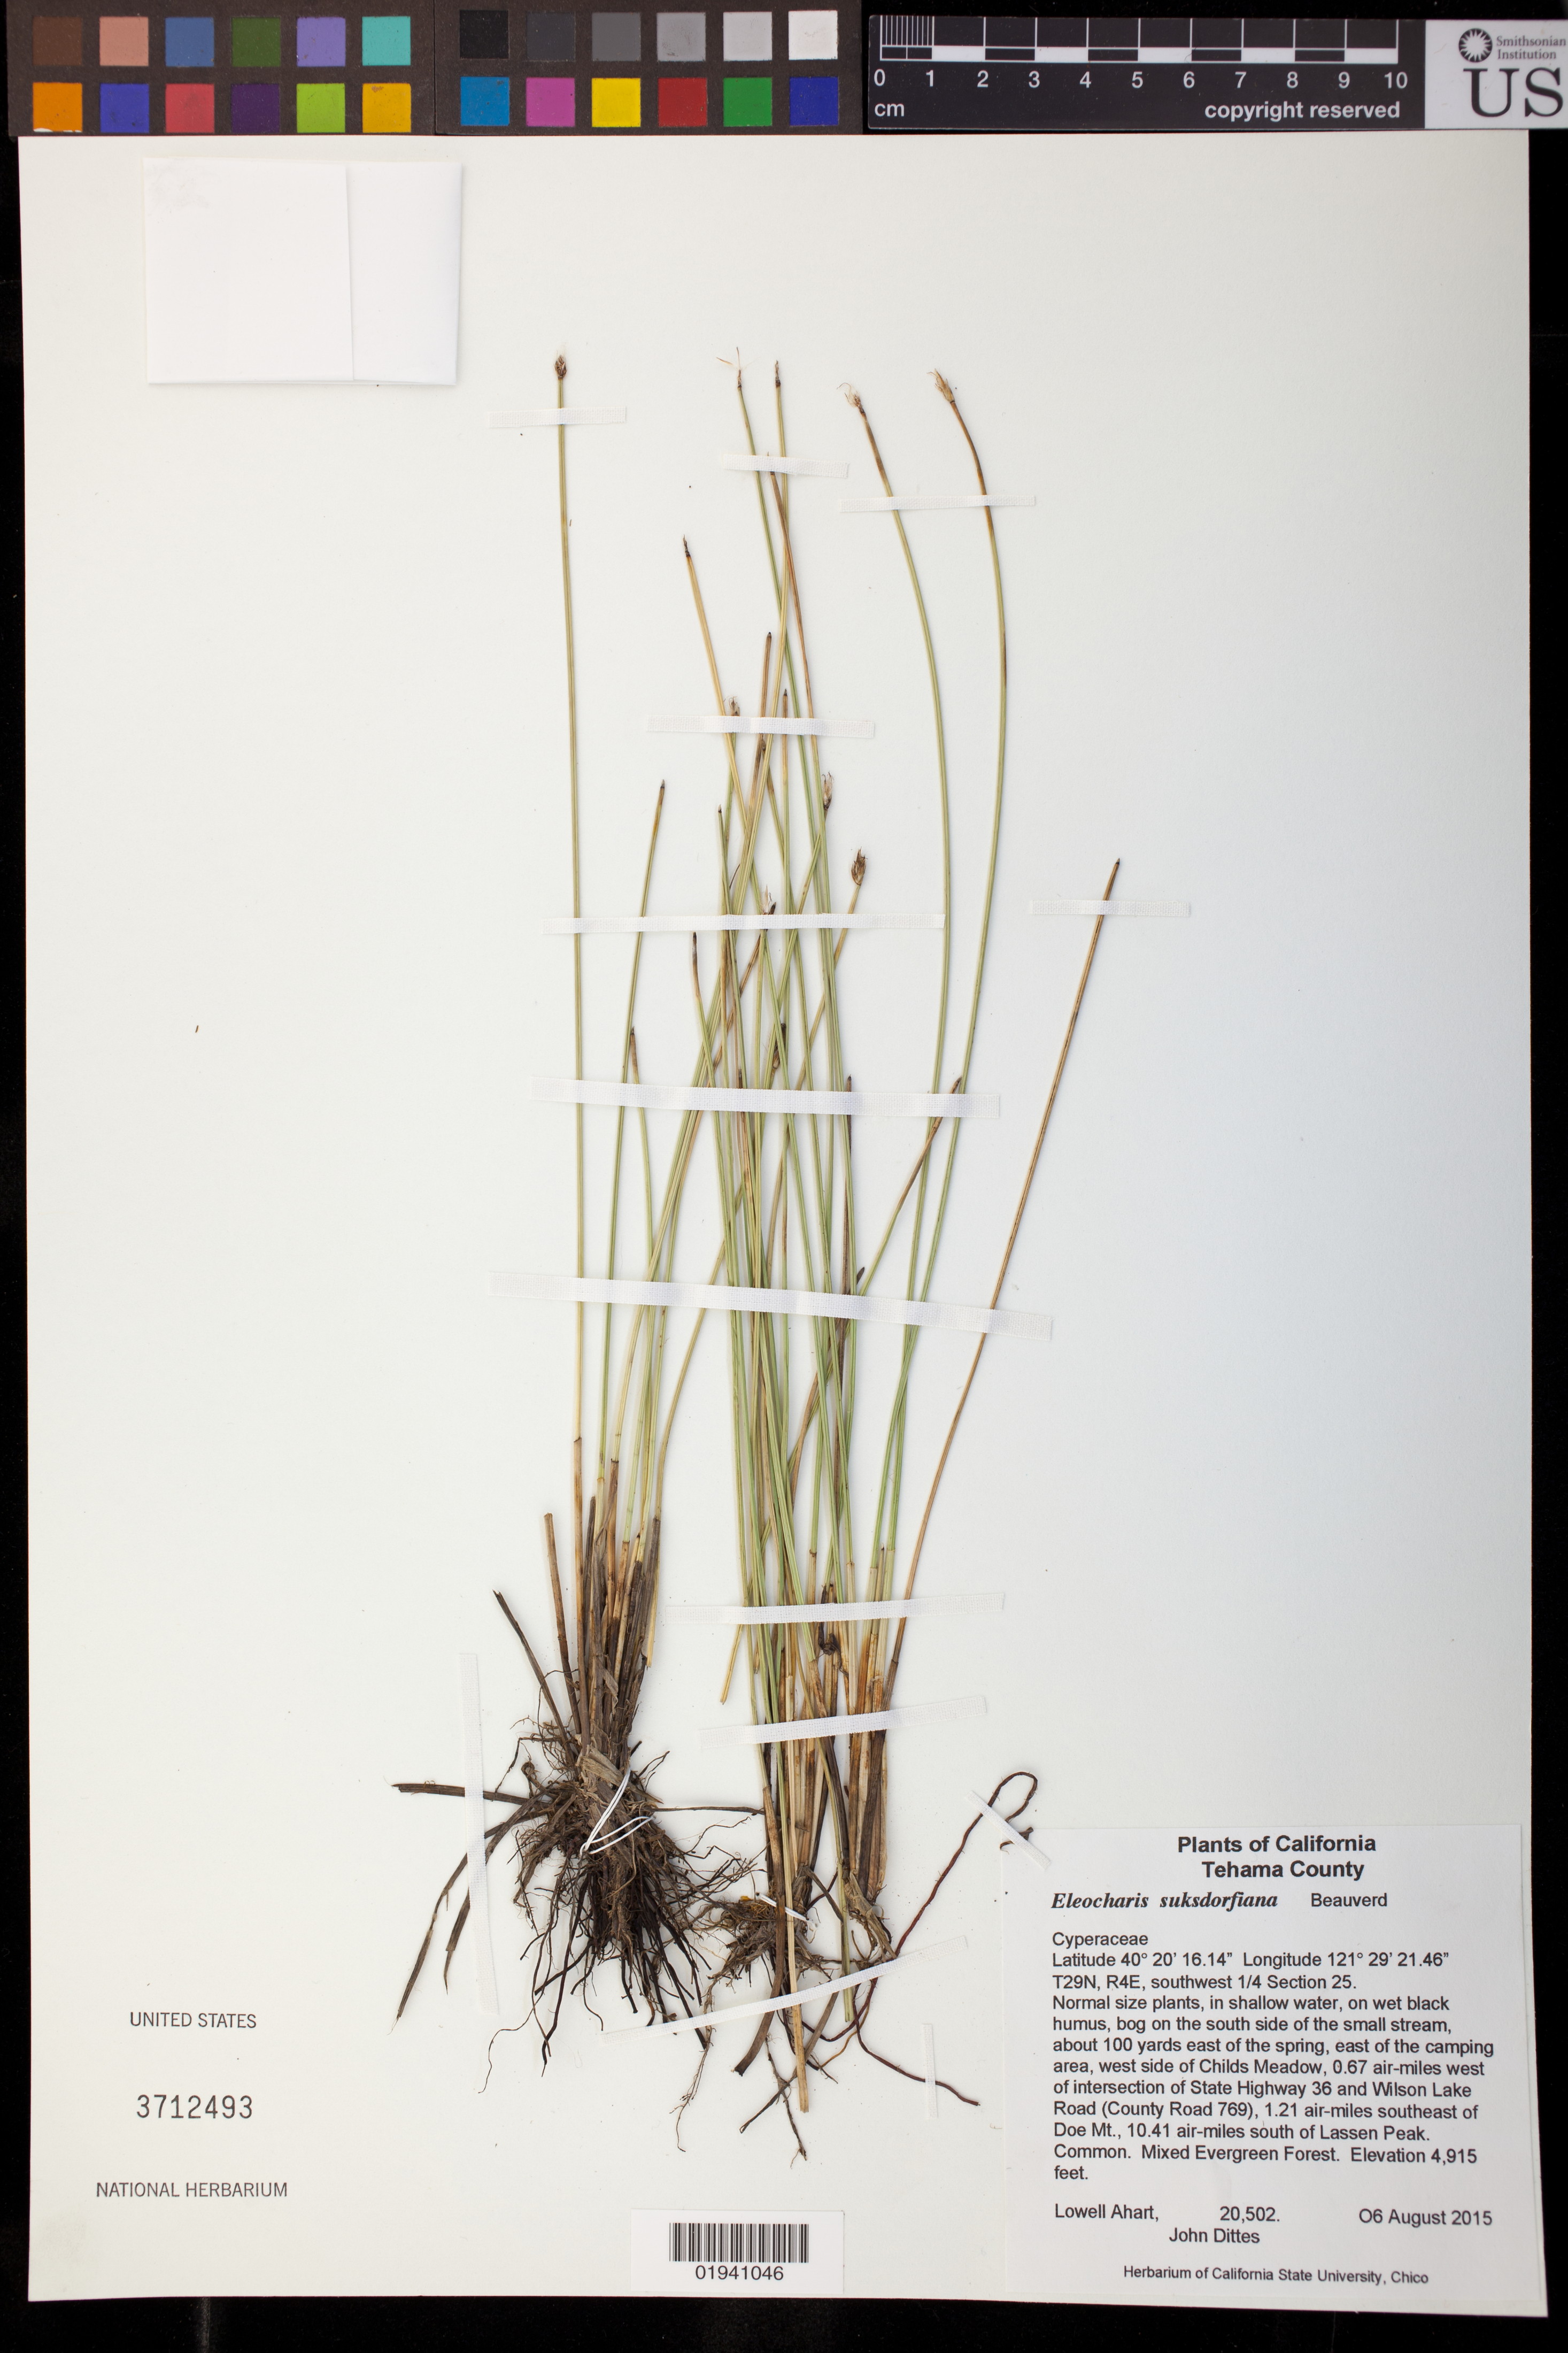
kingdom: Plantae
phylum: Tracheophyta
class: Liliopsida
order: Poales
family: Cyperaceae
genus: Eleocharis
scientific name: Eleocharis suksdorfiana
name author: Beauverd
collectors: L. Ahart & J. Dittes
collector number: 20502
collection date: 2015-08-06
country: United States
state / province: California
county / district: Tehama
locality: T29N, R4E, southwest 1/4 section 25. 100 yards east of the spring, east of the camping area, west of Childs Meadow, .67 air-miles west of intersection of State Highway 36 and Wilson Lake Road (County Road 769), 1.21 air-miles southeast of Doe Mt. 10.41 air-miles south of Lassen Peak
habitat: on wet black humus, bog on the south side of the small stream, mixed evergreen forest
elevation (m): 1498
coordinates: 40 20 16.14, 121 29 21.46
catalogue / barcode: US 3712493